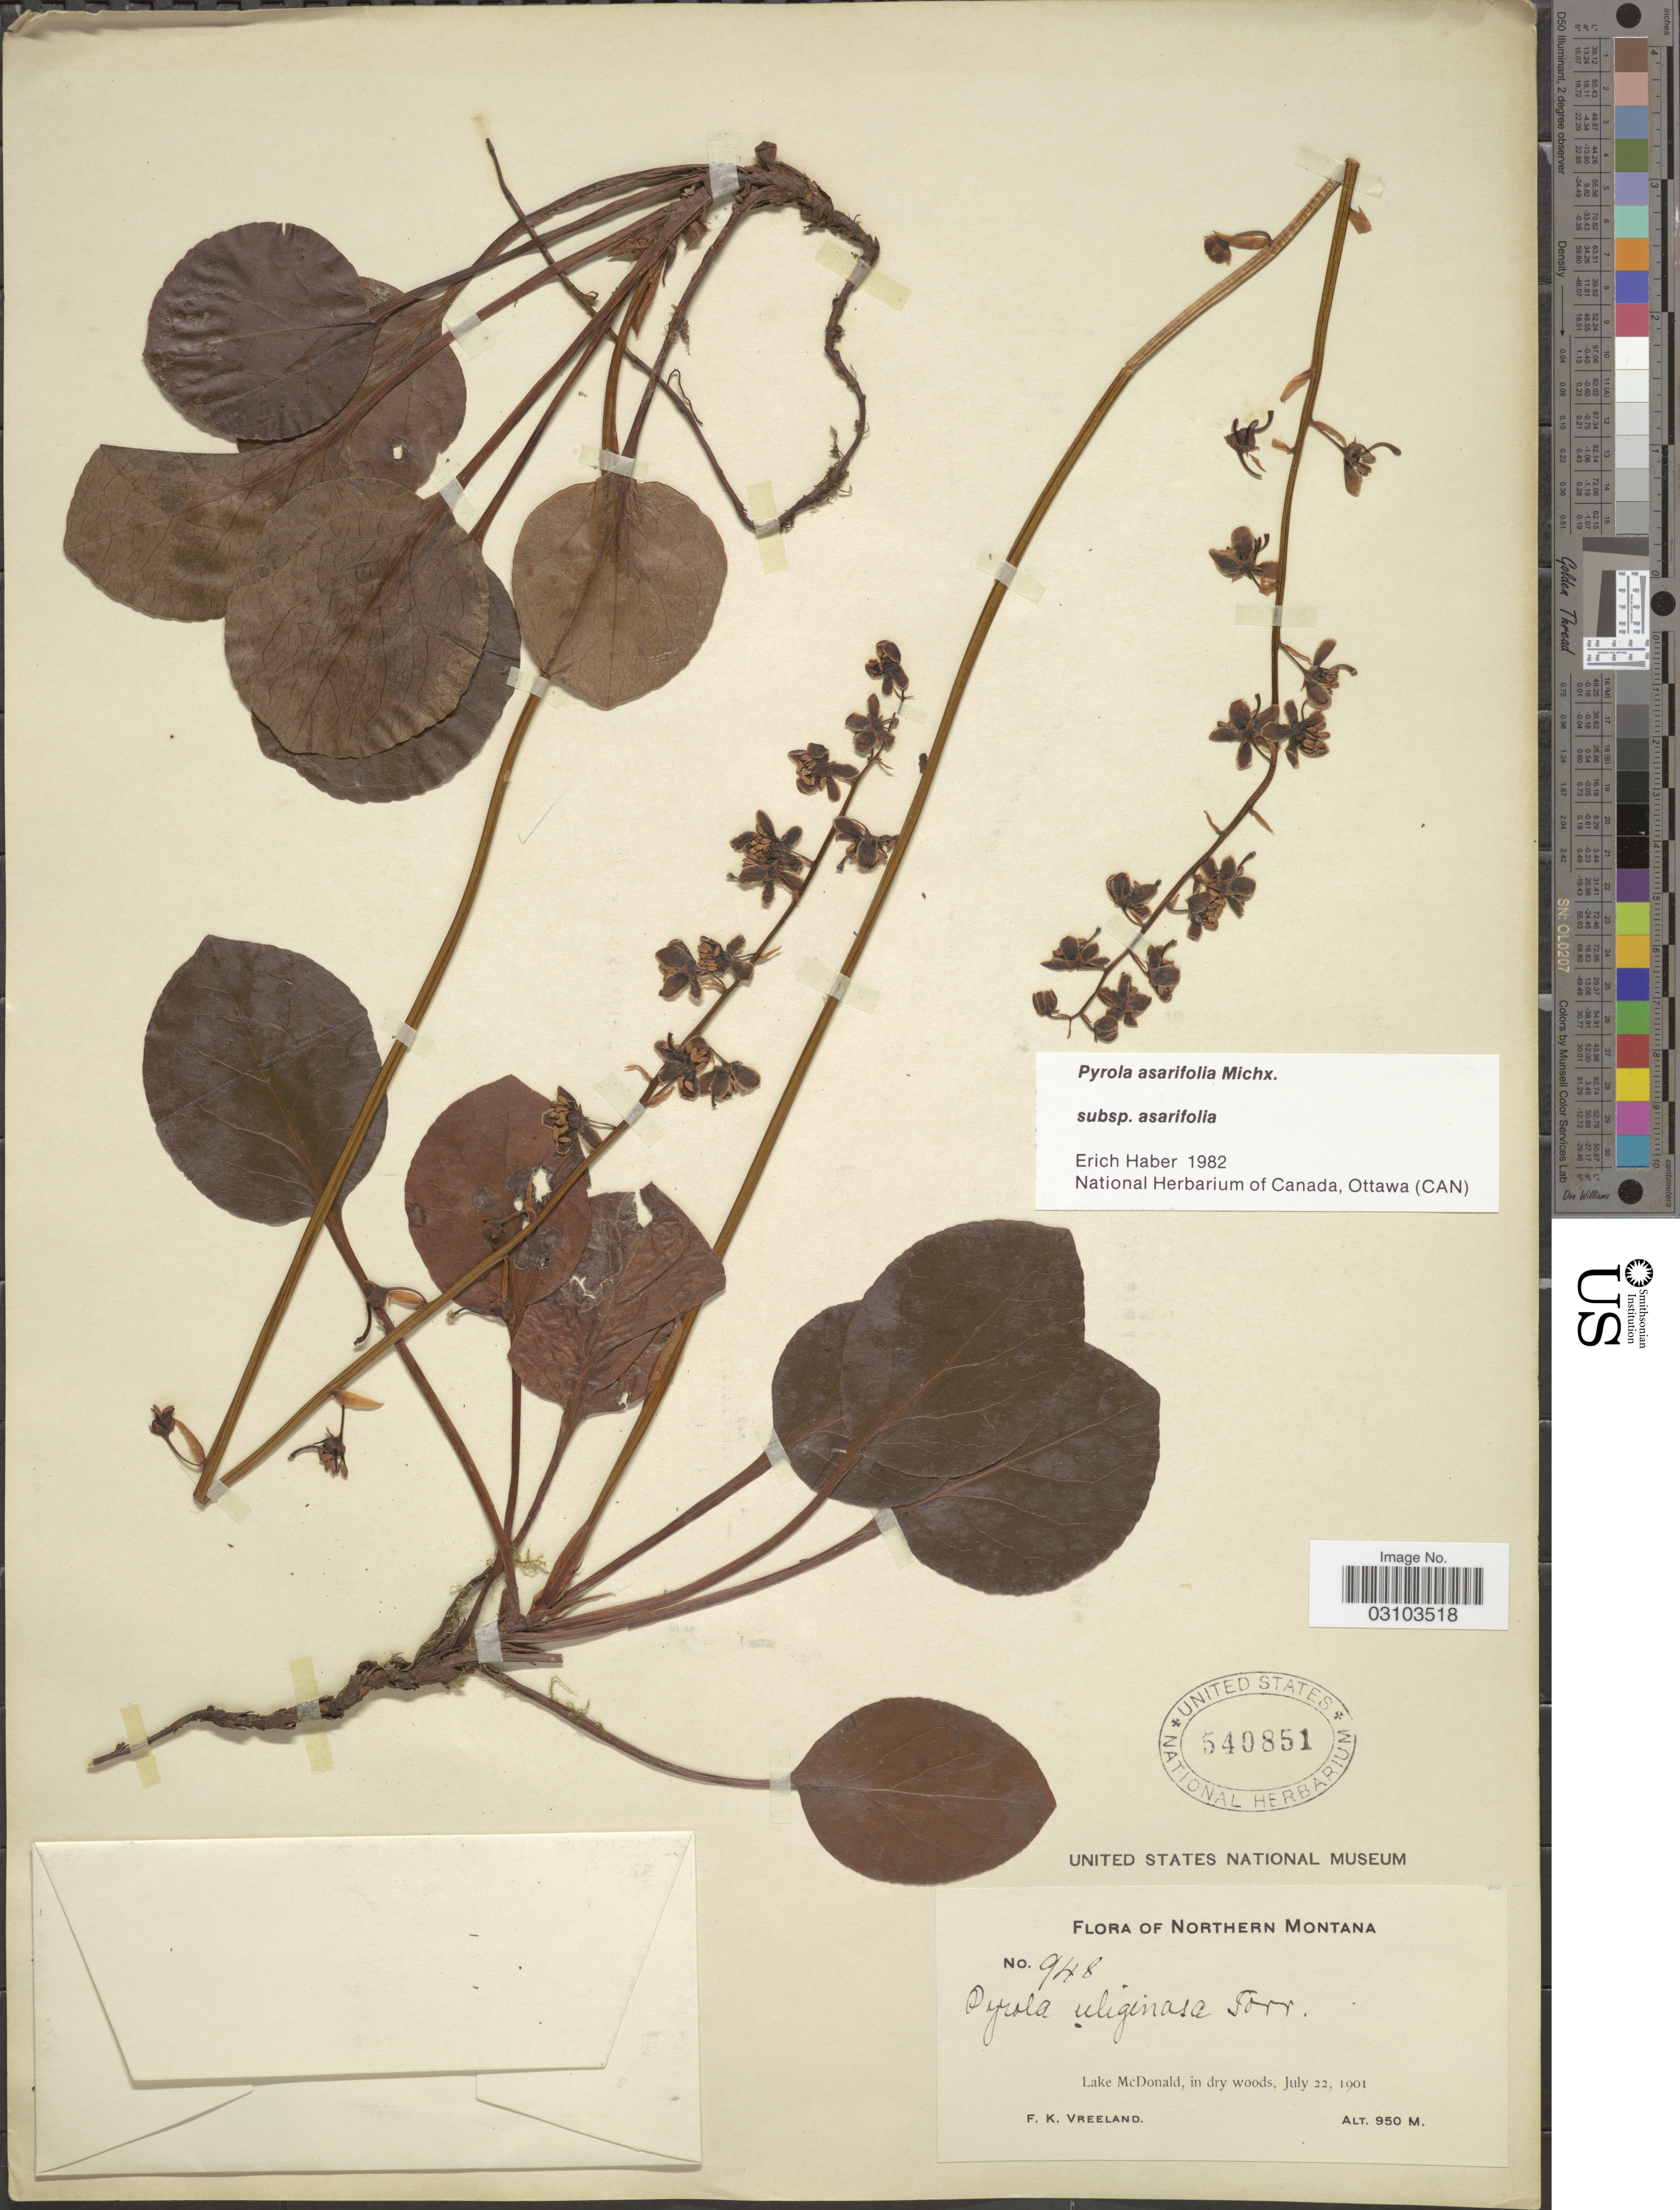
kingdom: Plantae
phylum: Tracheophyta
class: Magnoliopsida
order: Ericales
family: Ericaceae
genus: Pyrola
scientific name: Pyrola asarifolia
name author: Michx.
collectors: F. Vreeland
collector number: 948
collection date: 1901-07-22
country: United States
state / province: Montana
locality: Northern Montana, Lake McDonald, in dry woods.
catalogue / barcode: US 540851